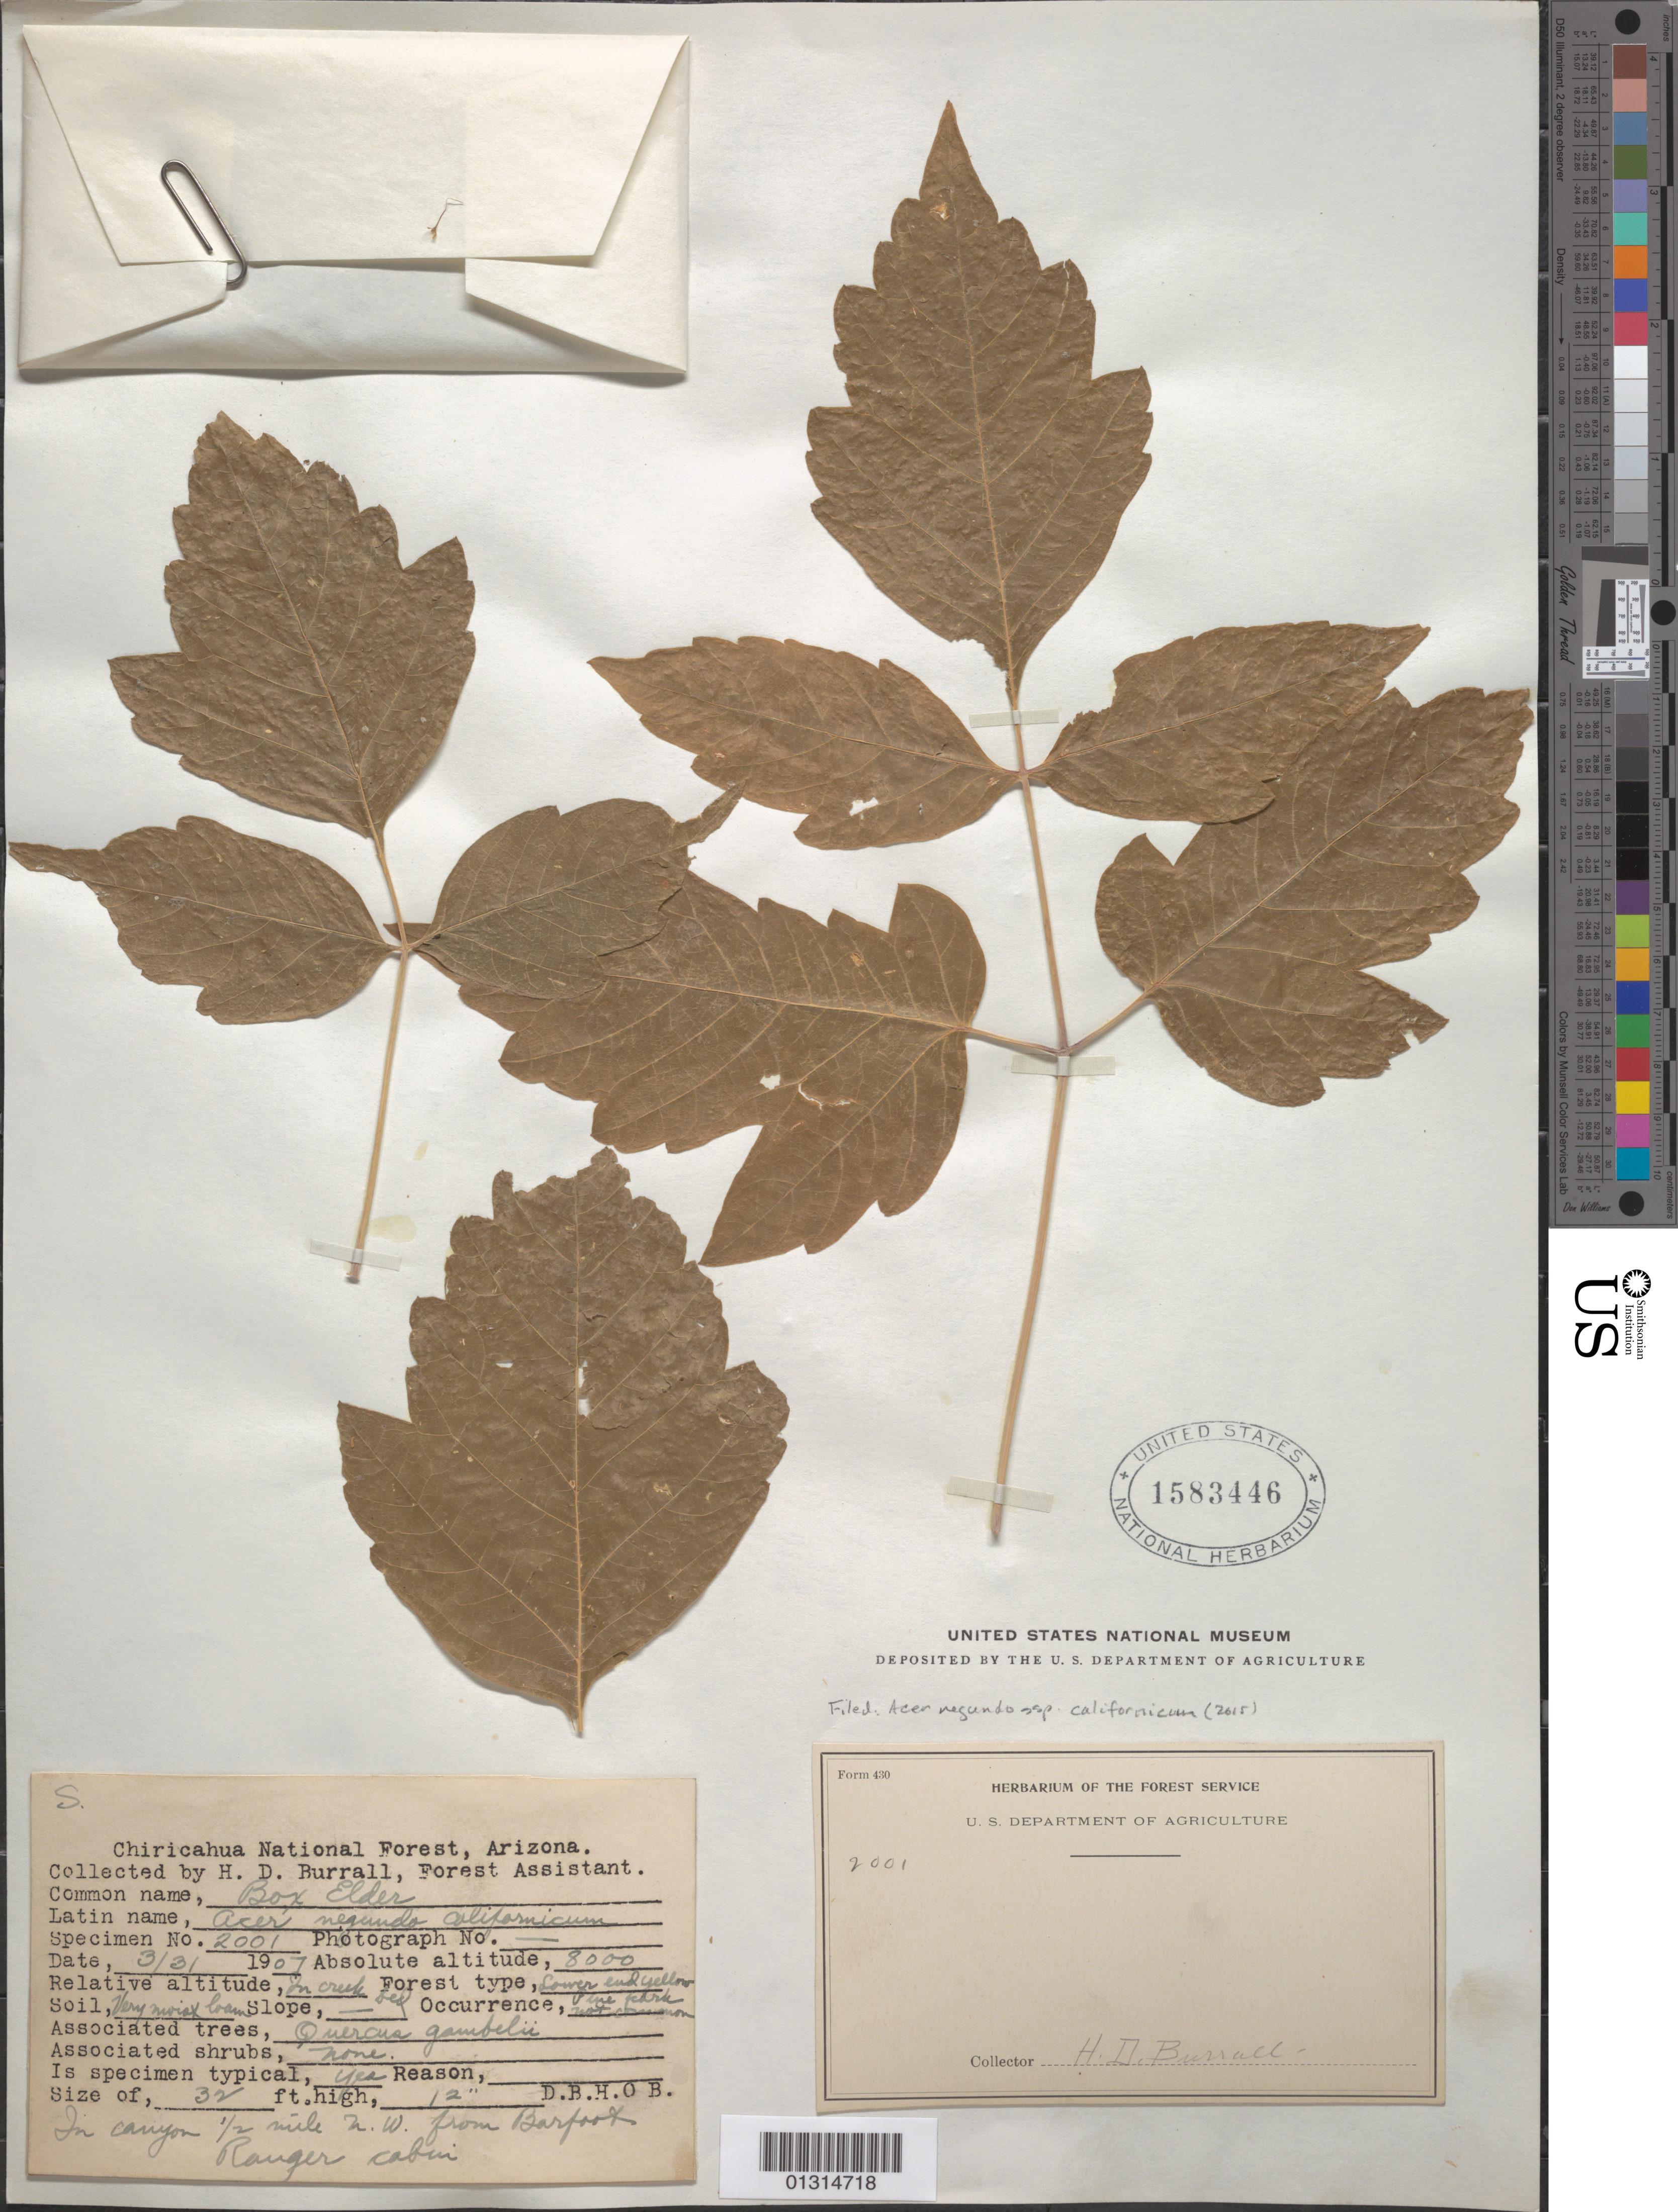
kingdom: Plantae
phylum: Tracheophyta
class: Magnoliopsida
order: Sapindales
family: Sapindaceae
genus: Acer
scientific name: Acer negundo subsp. californicum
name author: (Torr. & A. Gray) Wesm.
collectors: H. Burrall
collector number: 2001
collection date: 1907-03-31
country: United States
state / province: Arizona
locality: Chiricahua National Forest, 0.5 miles NW from Barfoot Ranger cabin.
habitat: In canyon, lower end yellow pine forest, very moist loam, with quercus gambelii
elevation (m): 2438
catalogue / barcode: US 1583446